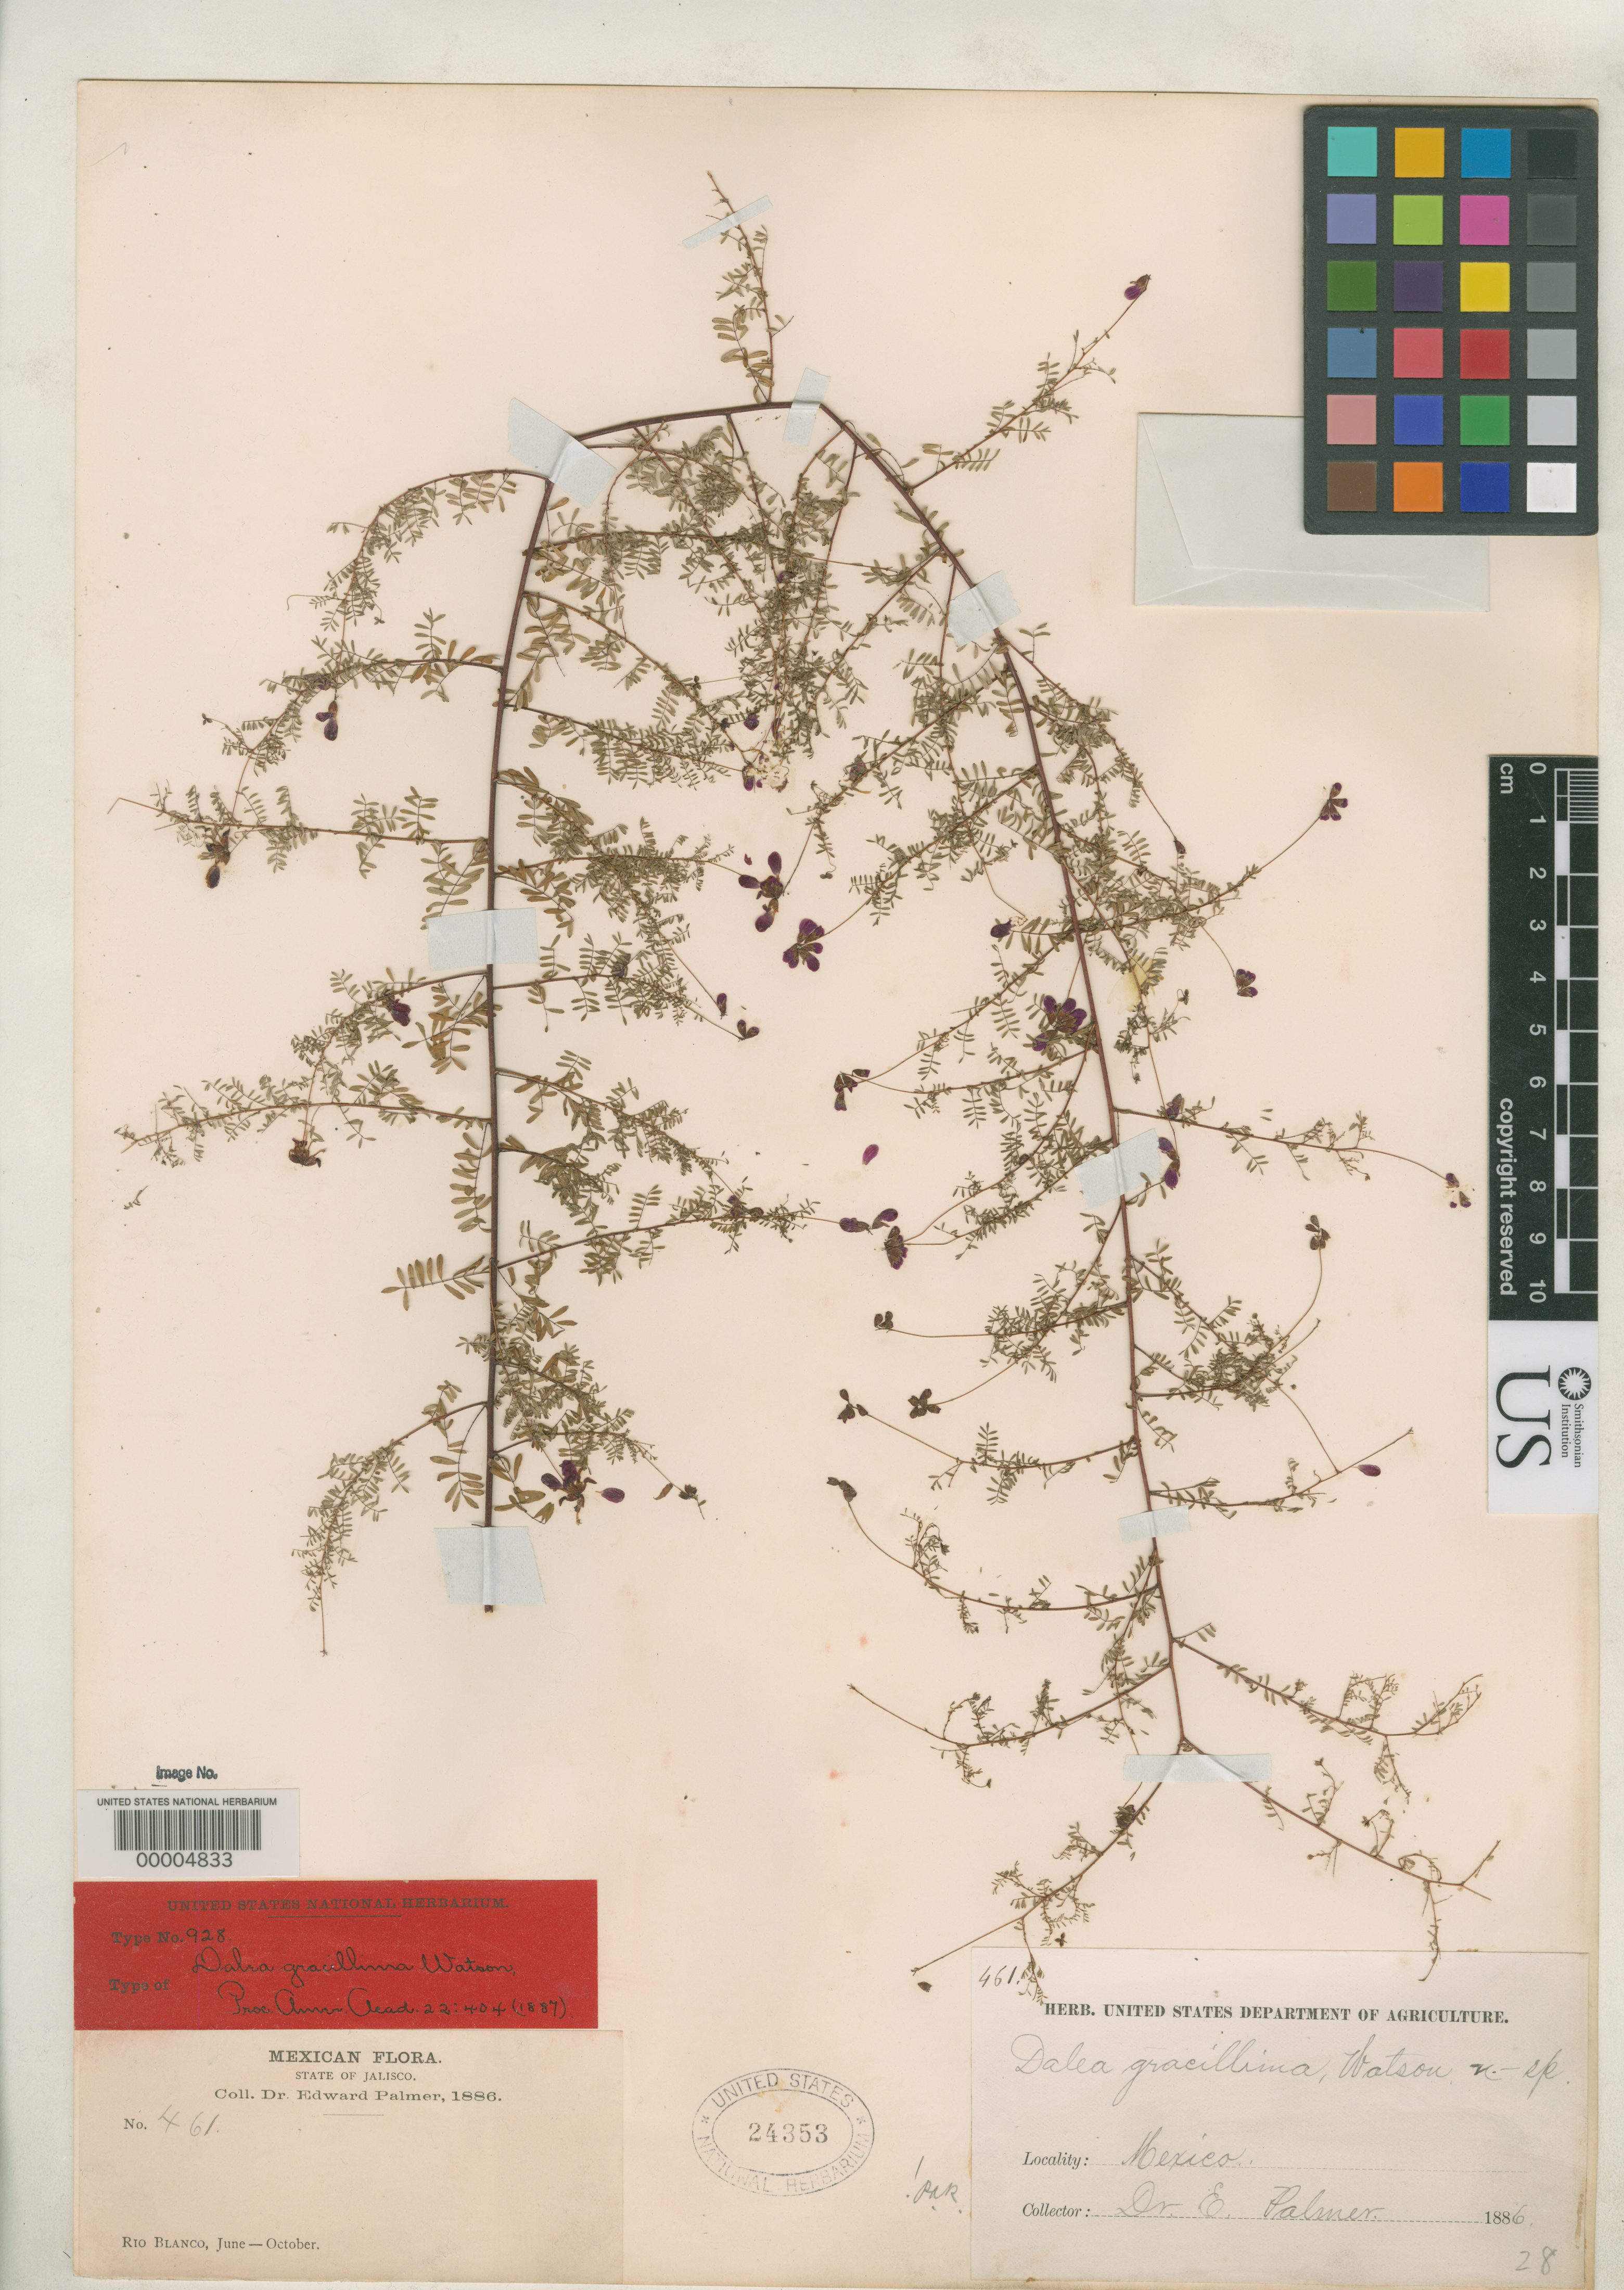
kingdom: Plantae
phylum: Tracheophyta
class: Magnoliopsida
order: Fabales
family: Fabaceae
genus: Dalea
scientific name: Dalea gracillima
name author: S. Watson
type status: Type Collection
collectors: E. Palmer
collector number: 461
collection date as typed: Jun 1886 to -- Oct 1886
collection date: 1886-06/1886-10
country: Mexico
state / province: Jalisco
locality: Rio Blanco.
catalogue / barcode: US 24353